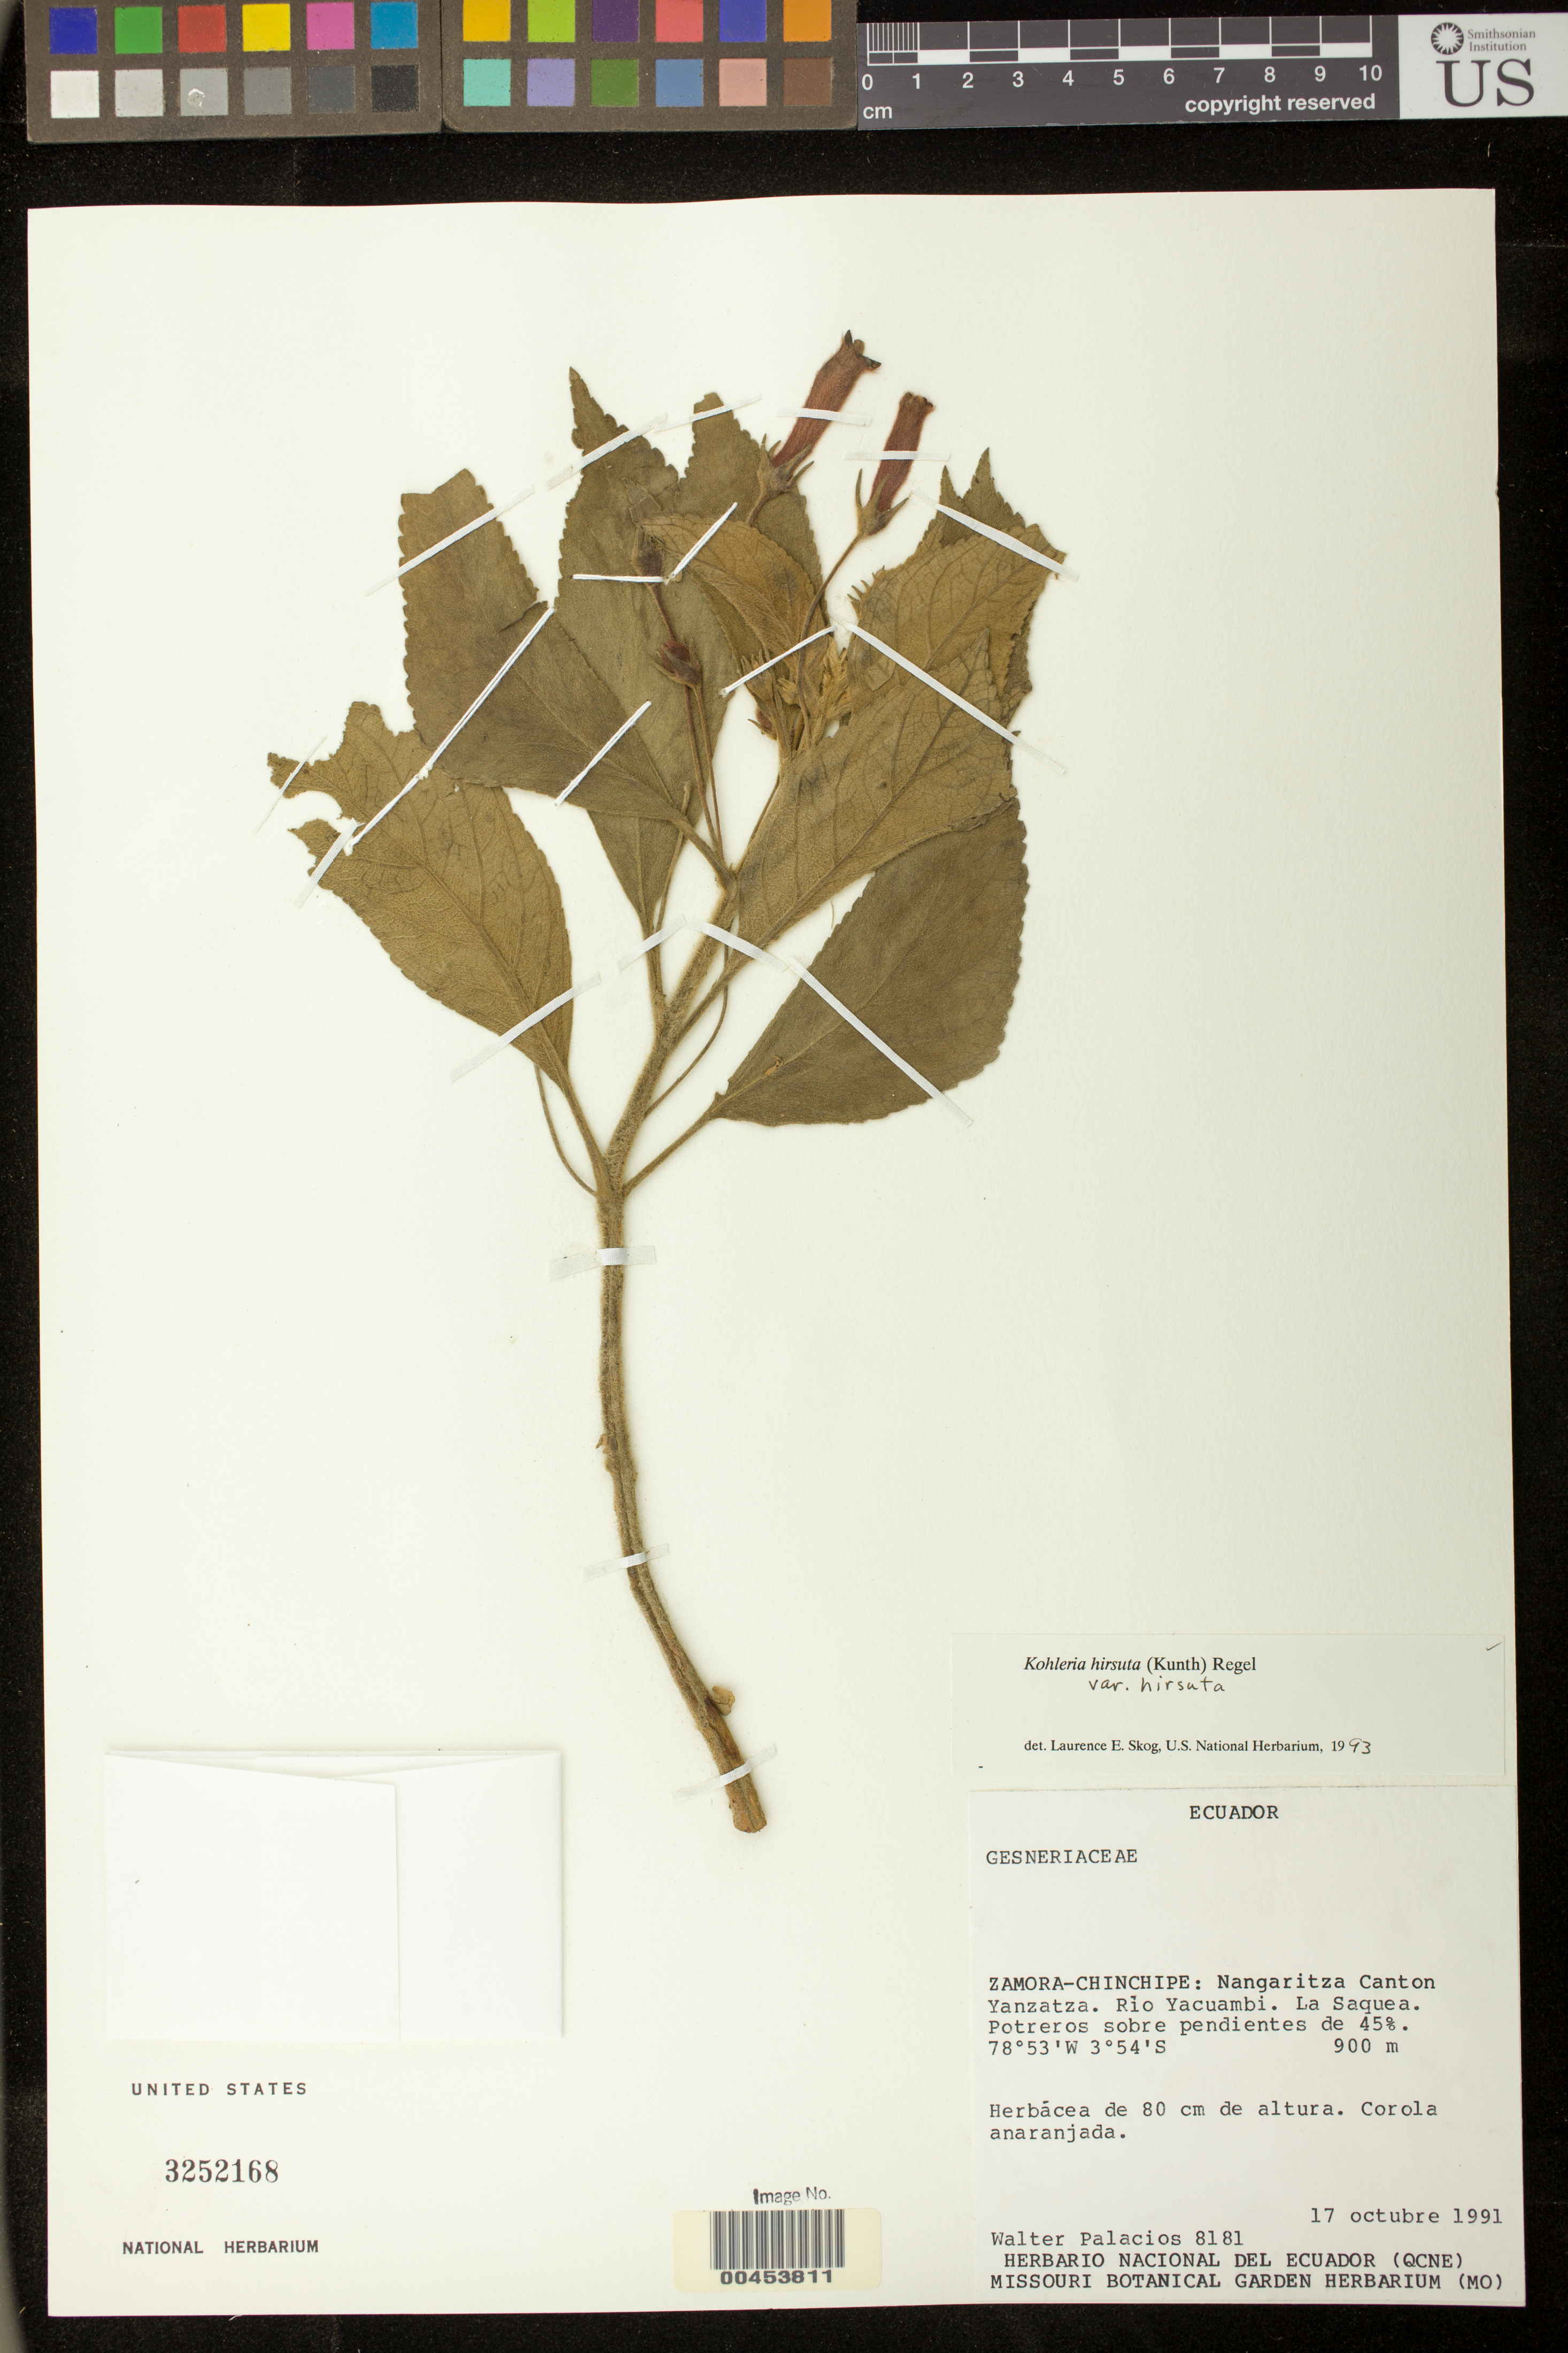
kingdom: Plantae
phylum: Tracheophyta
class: Magnoliopsida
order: Lamiales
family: Gesneriaceae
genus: Kohleria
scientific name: Kohleria hirsuta var. hirsuta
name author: (Kunth) Regel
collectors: W. Palacios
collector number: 8181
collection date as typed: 17 Oct 1991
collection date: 1991-10-17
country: Ecuador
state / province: Zamora-Chinchipe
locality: Nangaritza Canton, Yanzatza, Rio Yacuambi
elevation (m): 900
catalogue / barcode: US 3252168